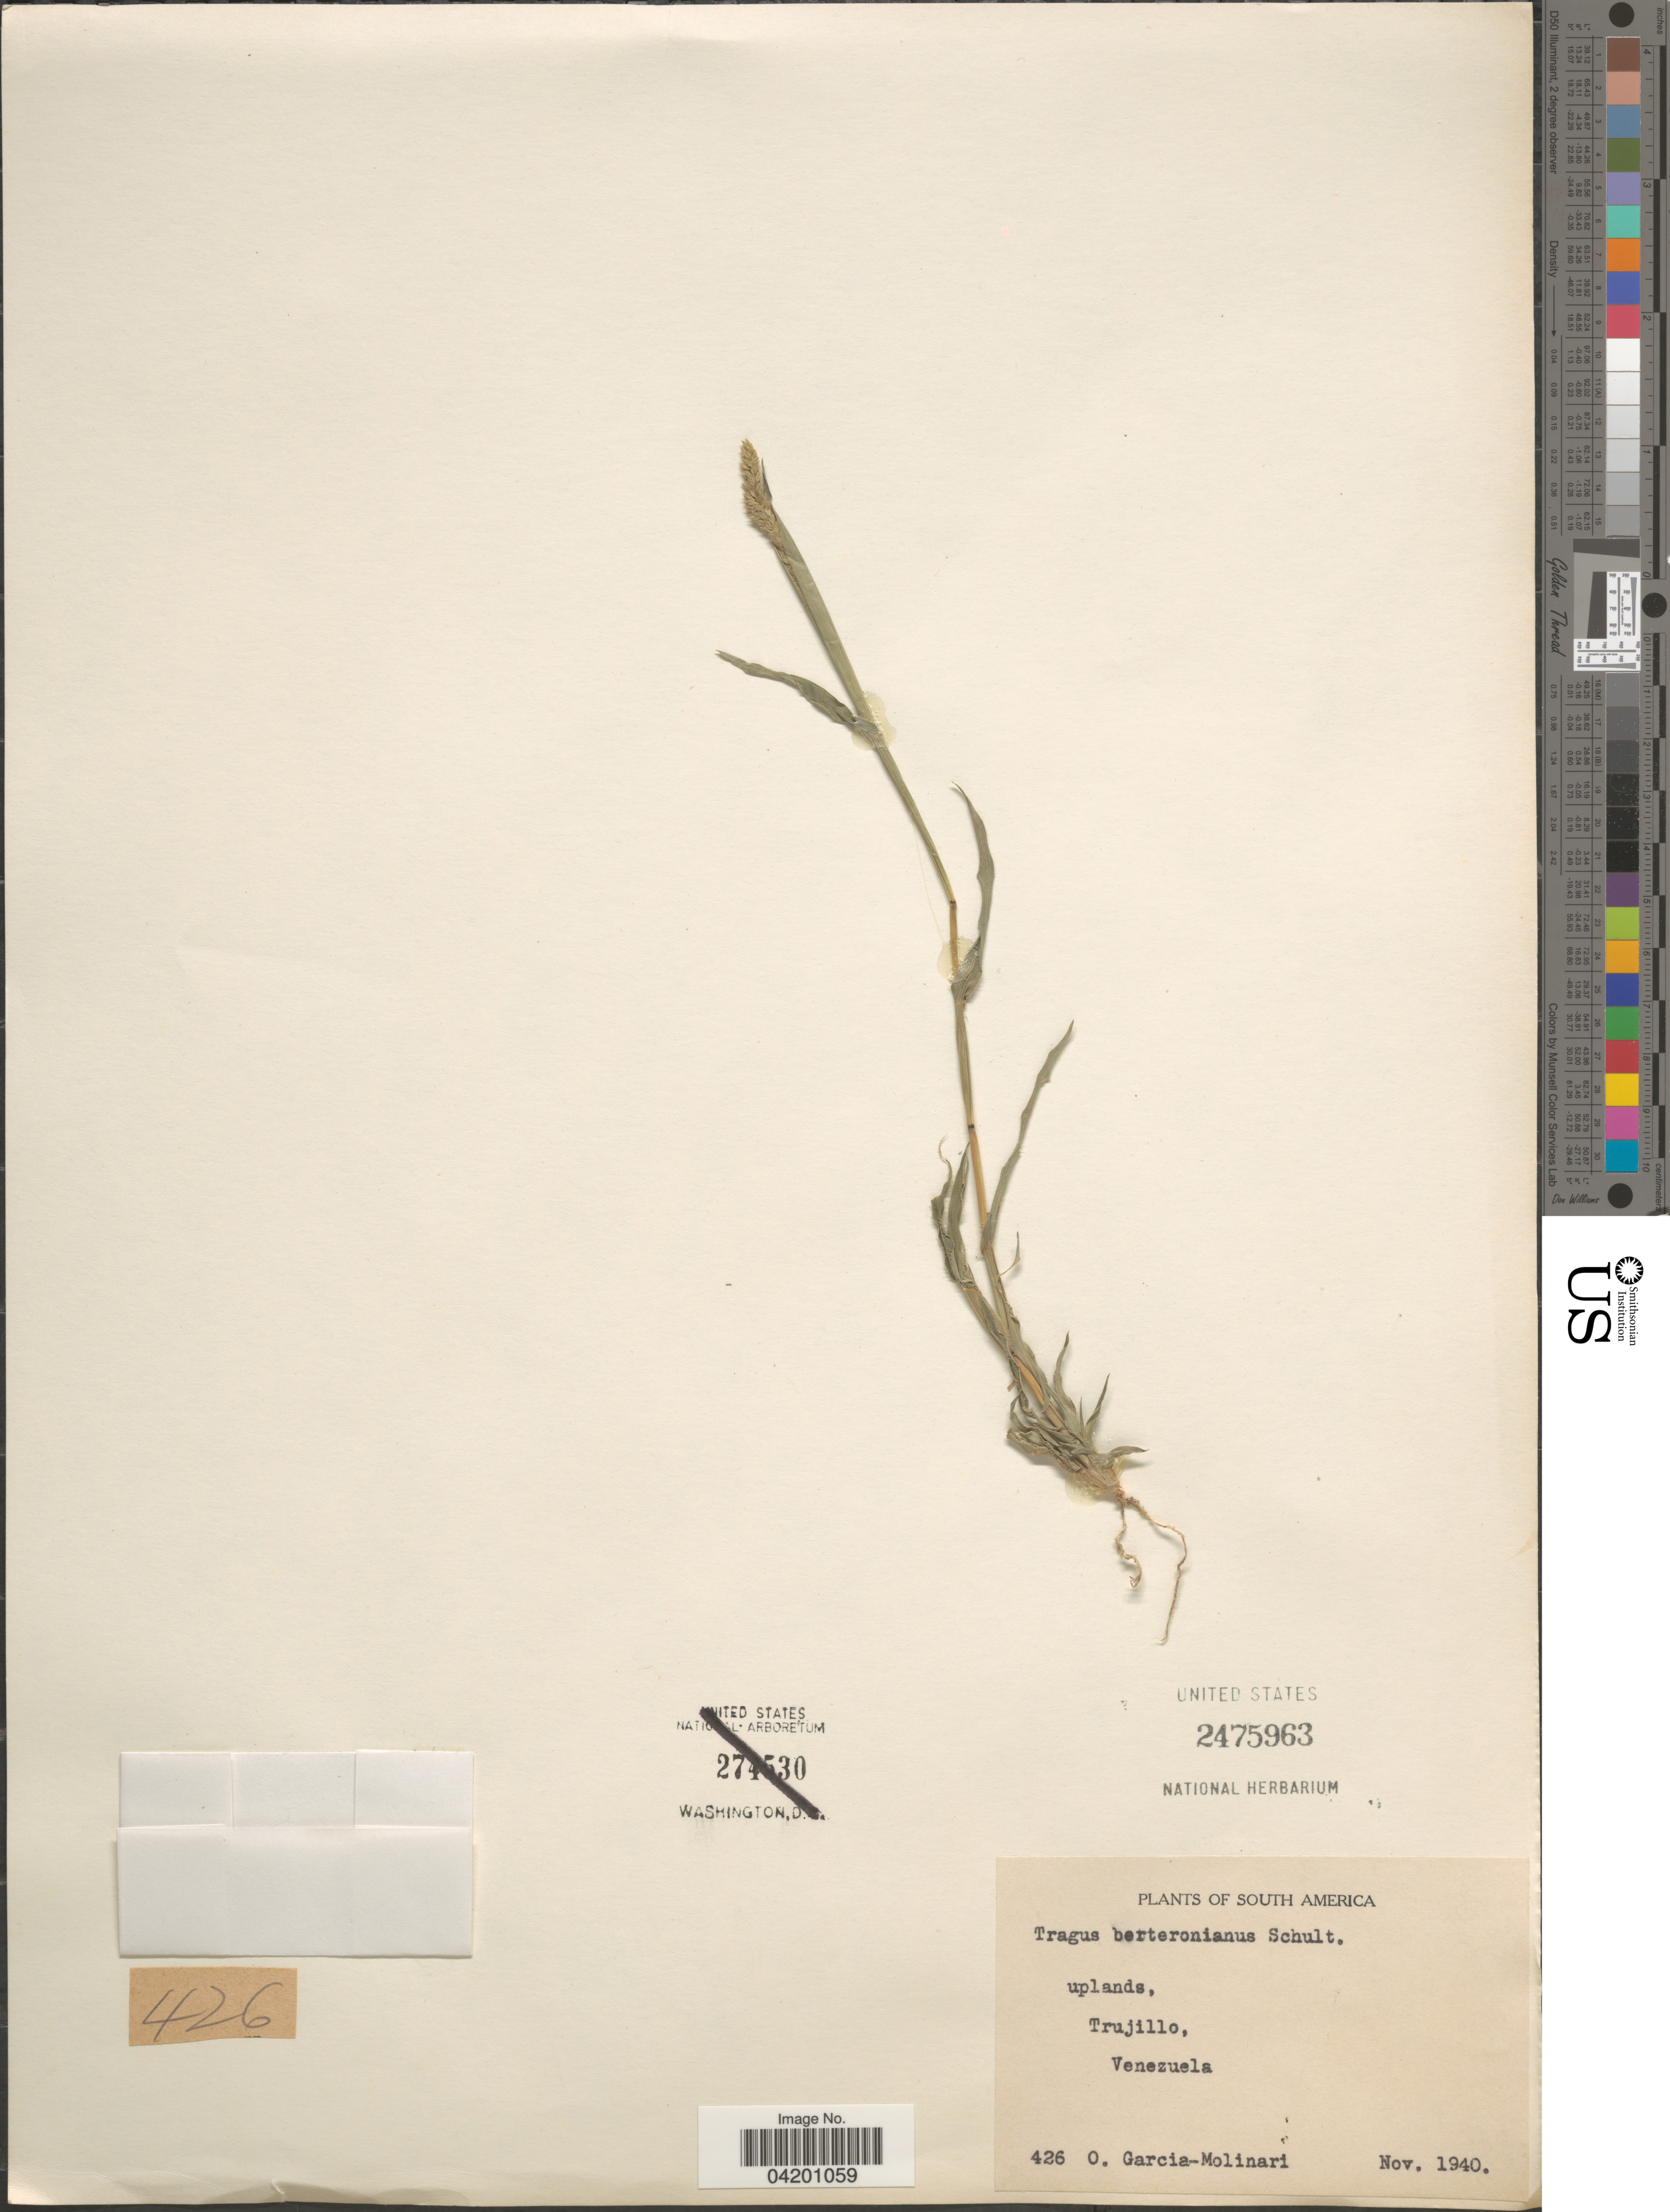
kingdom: Plantae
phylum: Tracheophyta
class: Liliopsida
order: Poales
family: Poaceae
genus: Tragus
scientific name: Tragus berteronianus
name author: Schult.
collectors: O. García-Molinari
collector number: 426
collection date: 1940-11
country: Venezuela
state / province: Trujillo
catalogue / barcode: US 2475963